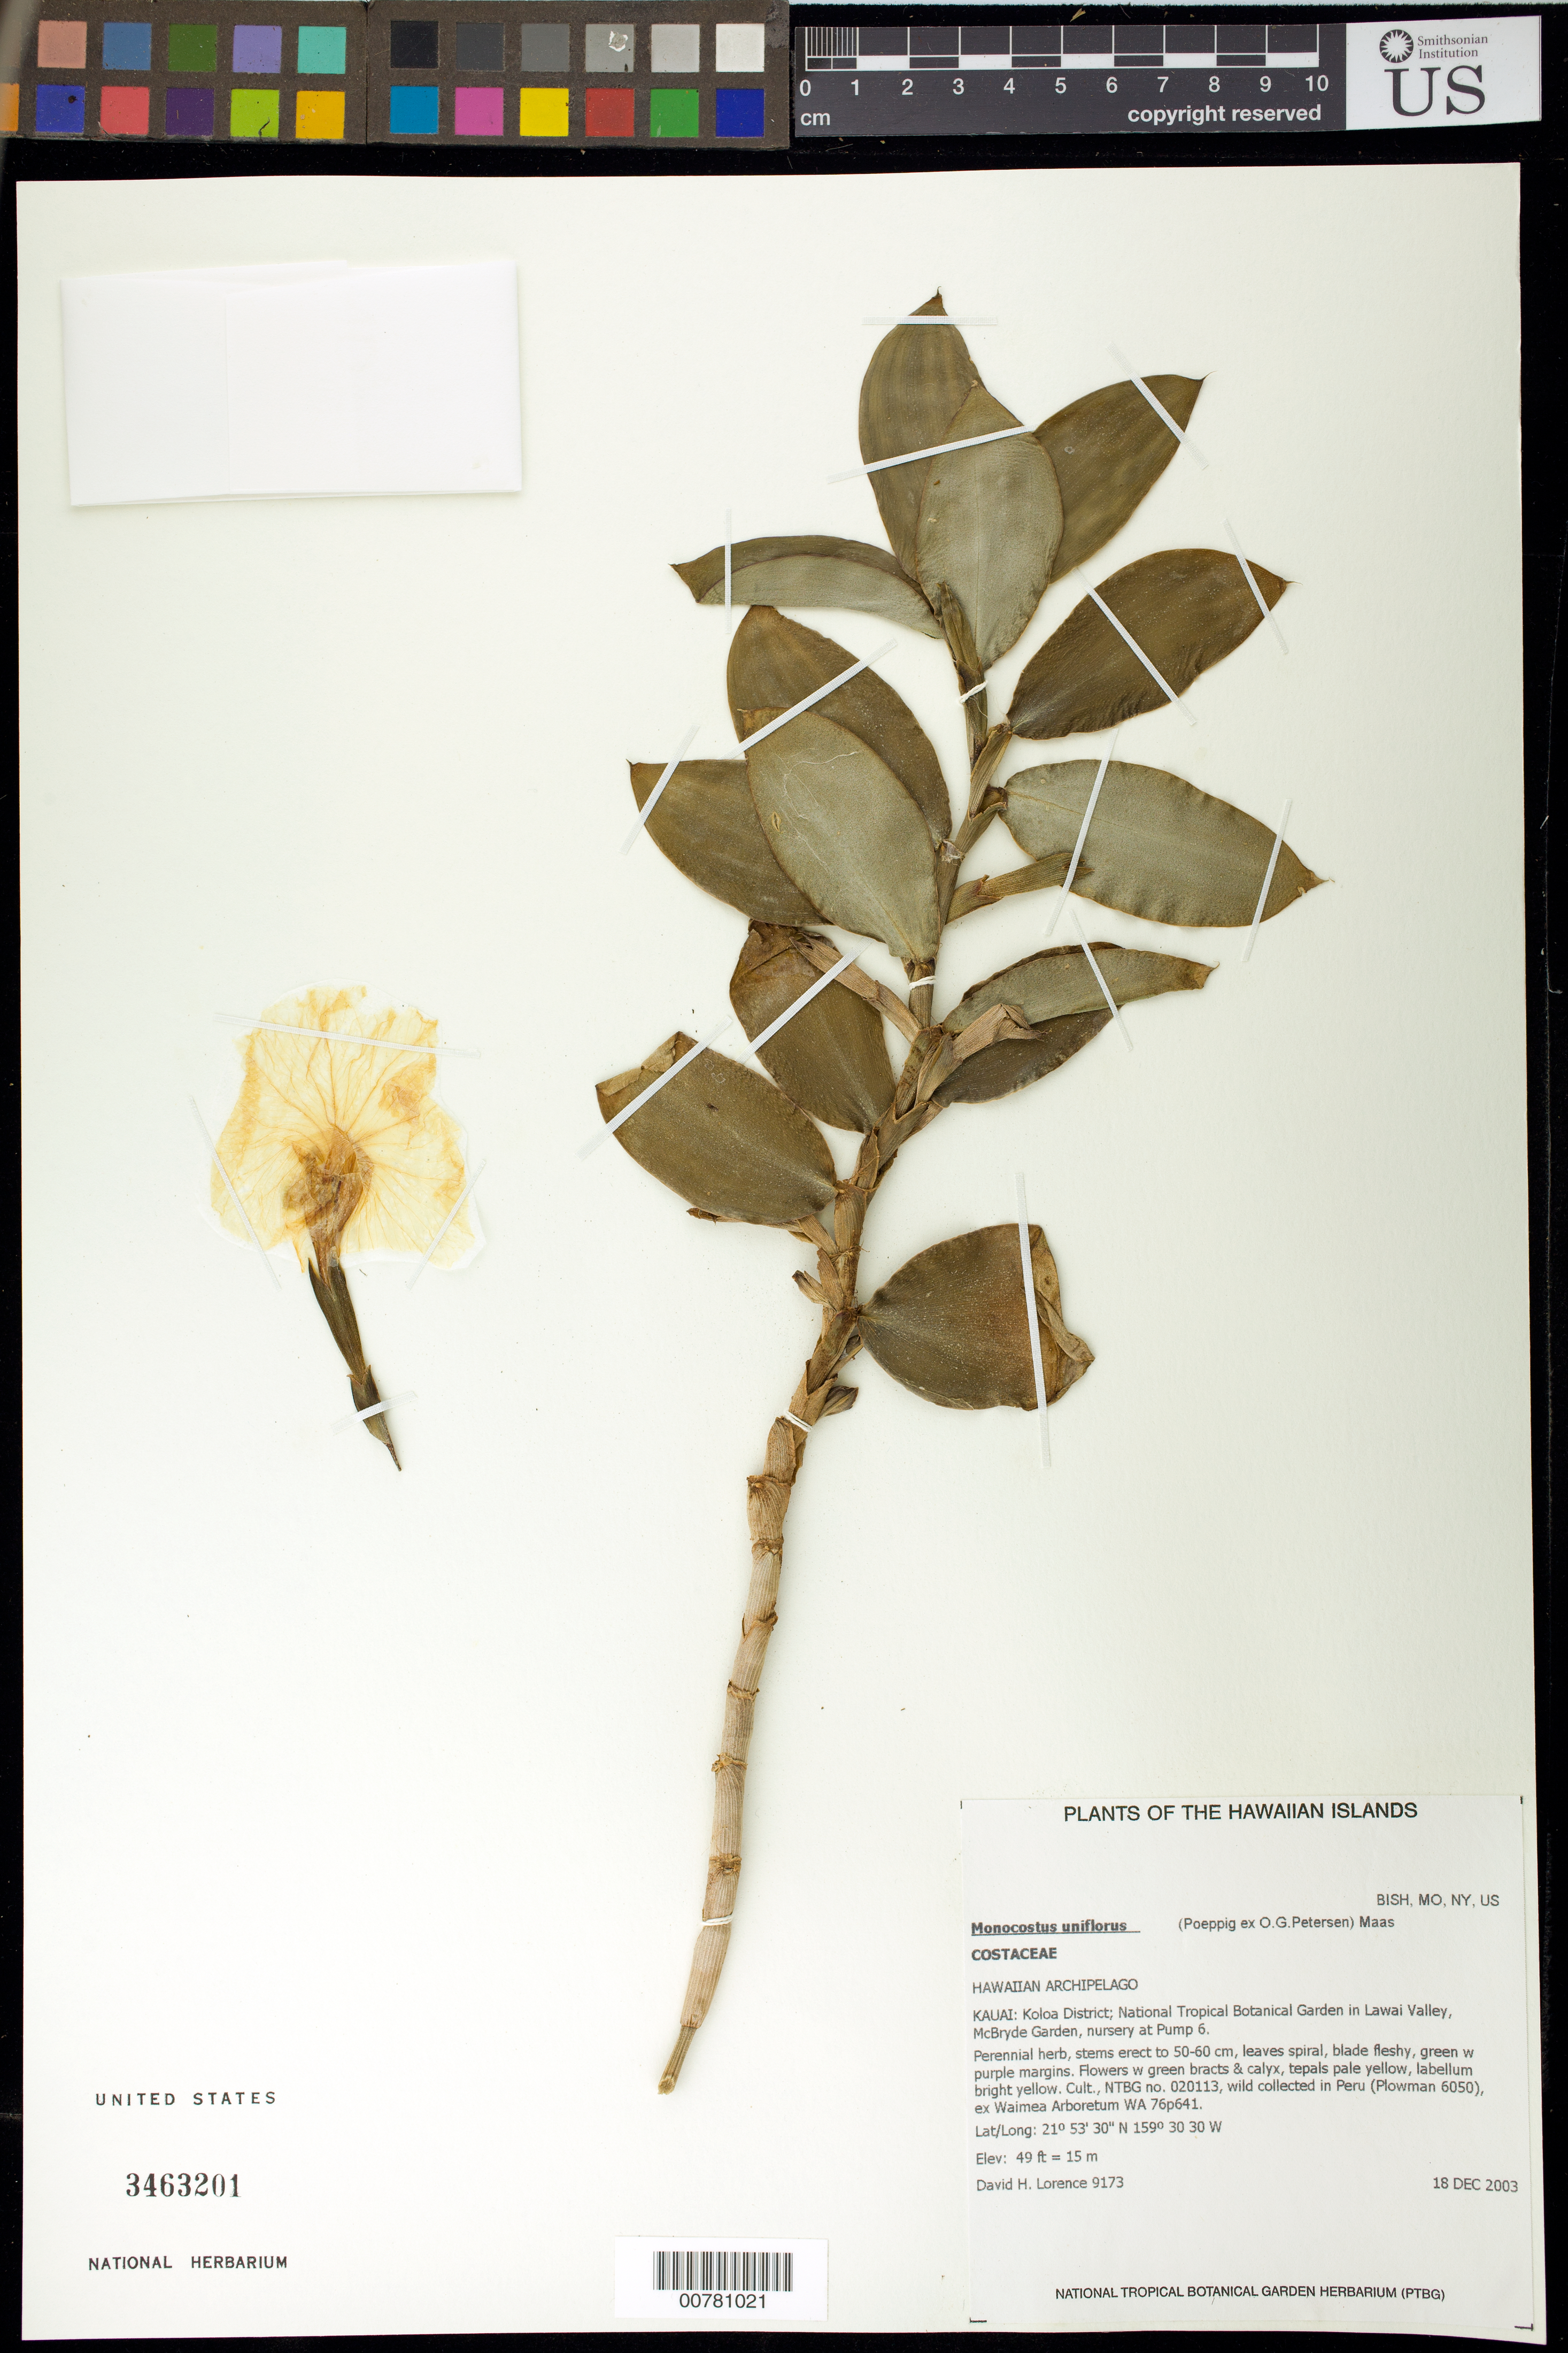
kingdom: Plantae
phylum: Tracheophyta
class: Liliopsida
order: Zingiberales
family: Costaceae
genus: Monocostus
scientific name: Monocostus uniflorus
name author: (Poepp. ex Petersen) Maas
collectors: D. Lorence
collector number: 9173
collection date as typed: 18 Dec 2003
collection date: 2003-12-18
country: United States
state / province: Hawaii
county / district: Kauai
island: Kaua'i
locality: National Tropical Botanical Garden in Lawai Valley, McBryde Garden, nursery at Pump 6.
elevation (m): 15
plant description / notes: NTBG no. 020113, wild collected in Peru (Plowman 6050), ex Waimea Arboretum WA 76p641.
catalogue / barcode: US 3463201